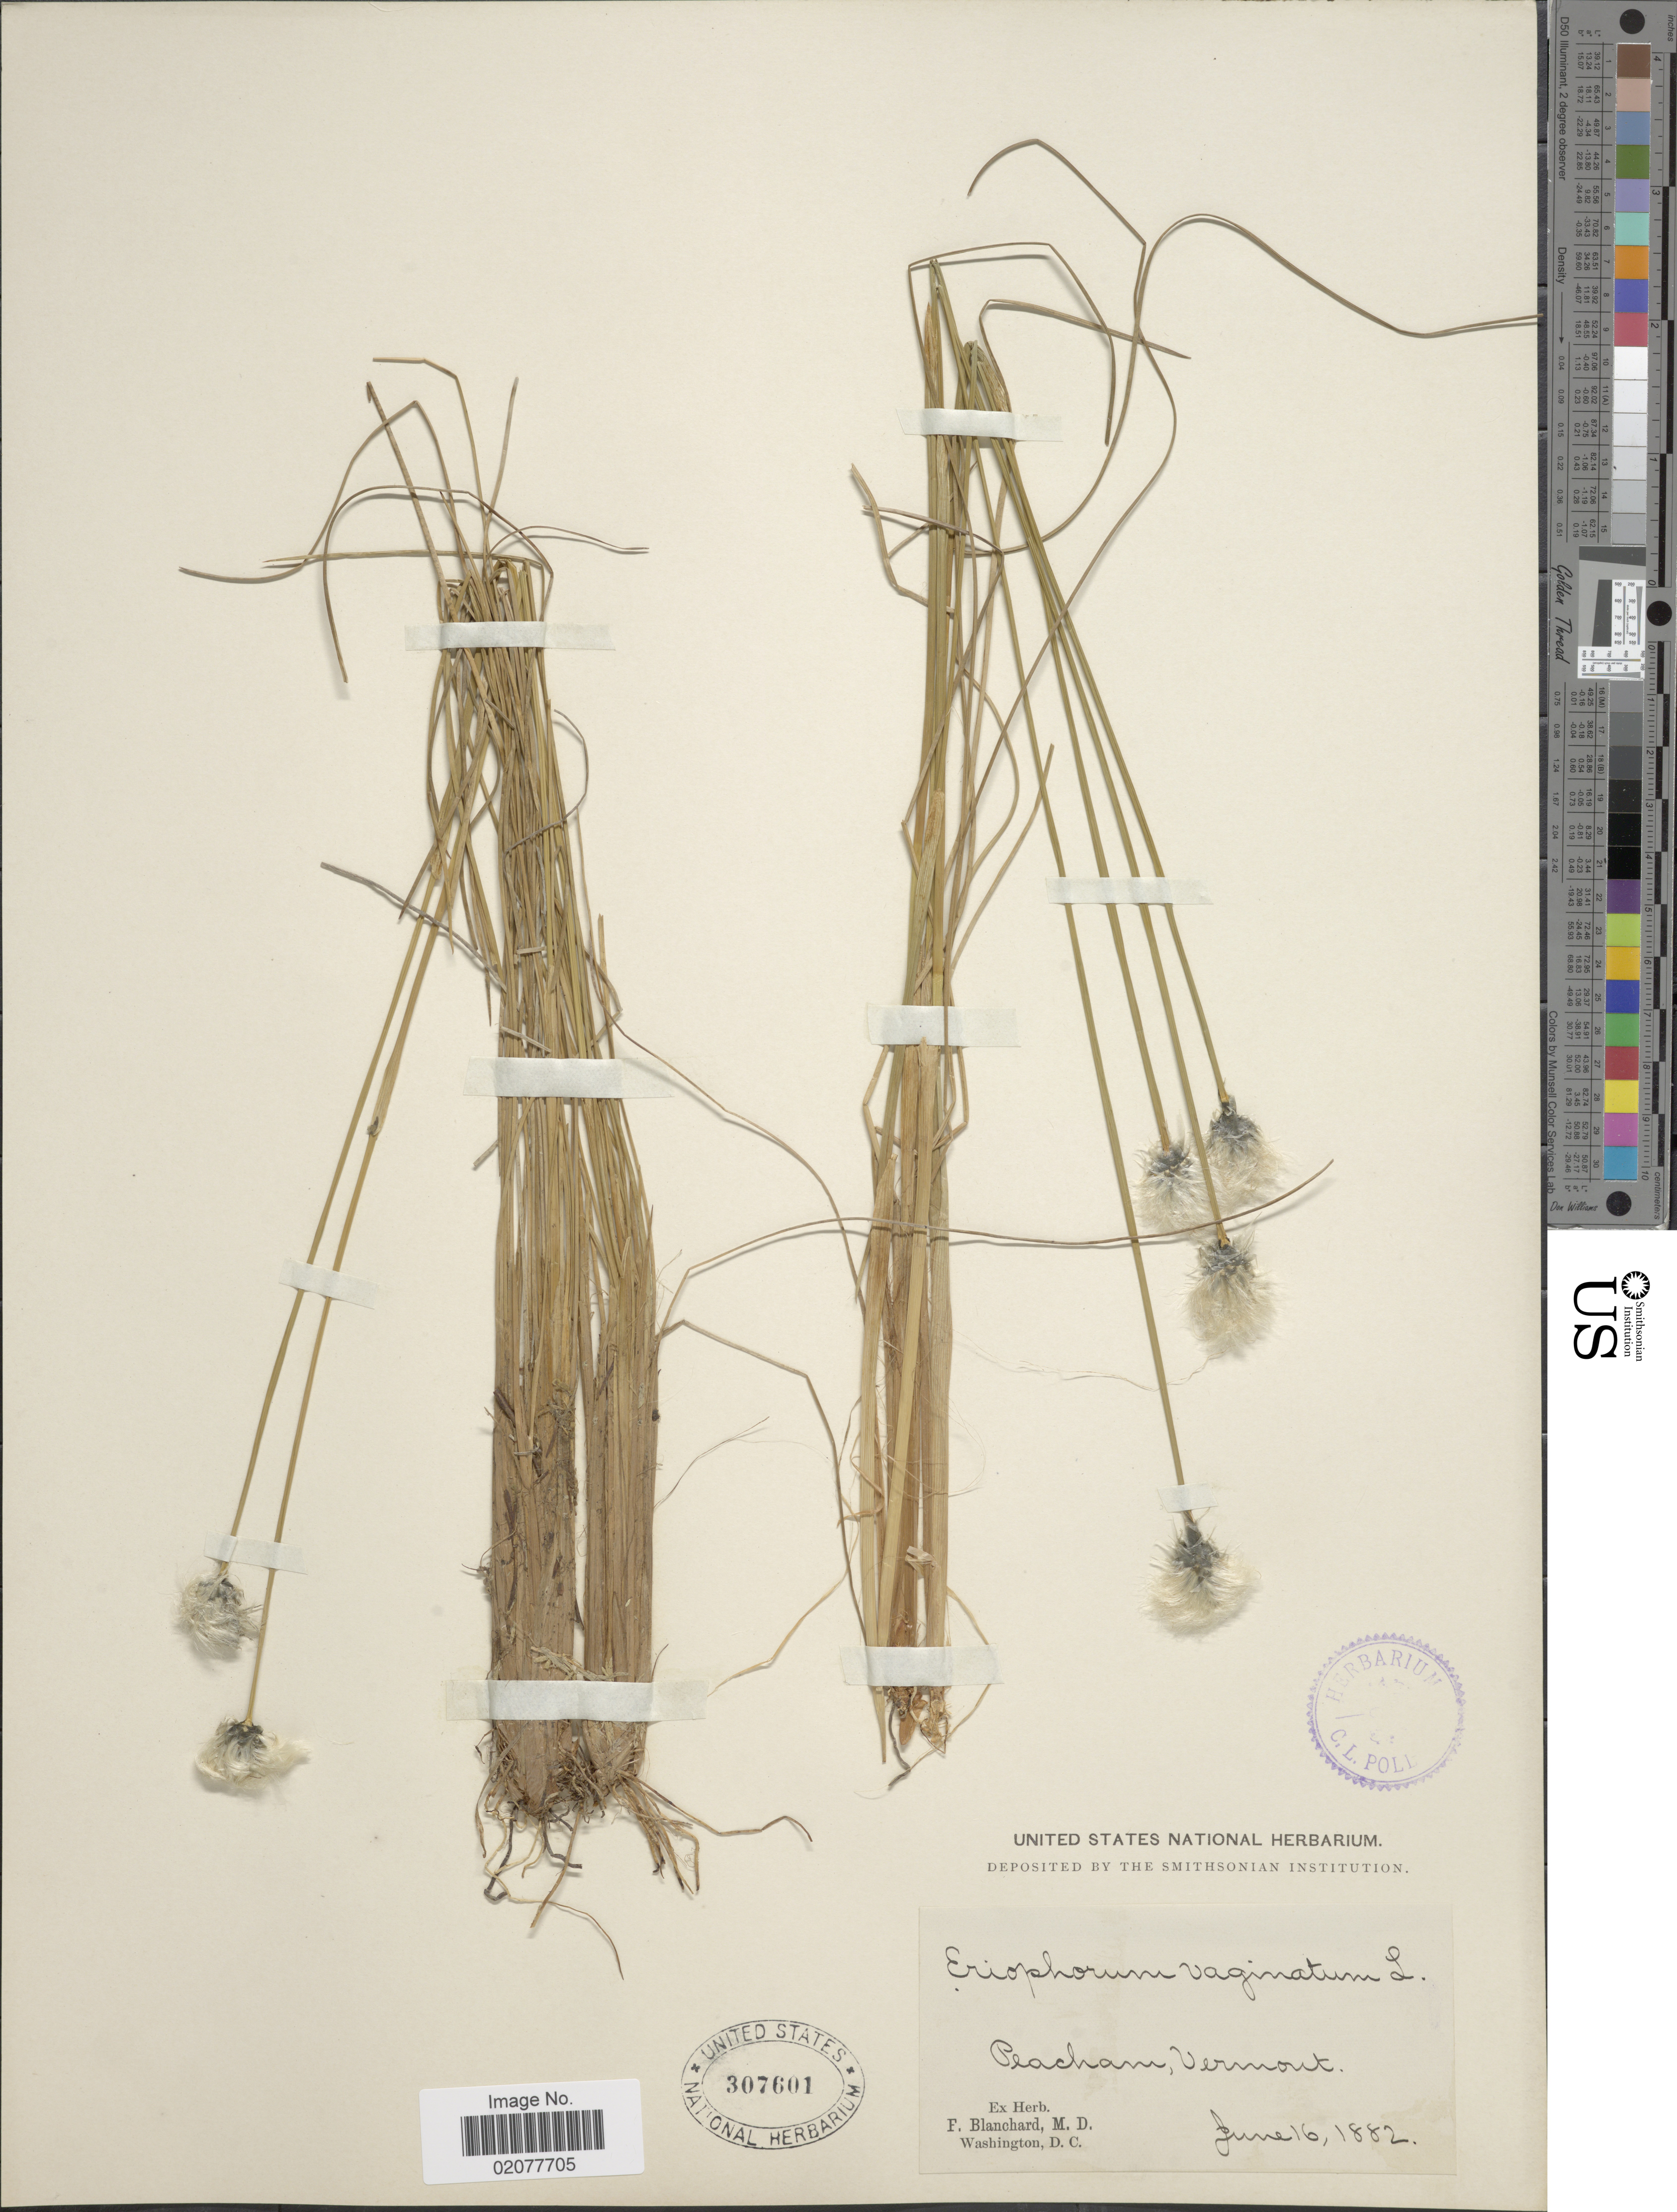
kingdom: Plantae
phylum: Tracheophyta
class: Liliopsida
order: Poales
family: Cyperaceae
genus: Eriophorum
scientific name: Eriophorum spissum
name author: Fernald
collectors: ex herb. F. Blanchard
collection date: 1882-06-16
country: United States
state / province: Vermont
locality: Peacham, Vermont.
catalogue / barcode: US 307601